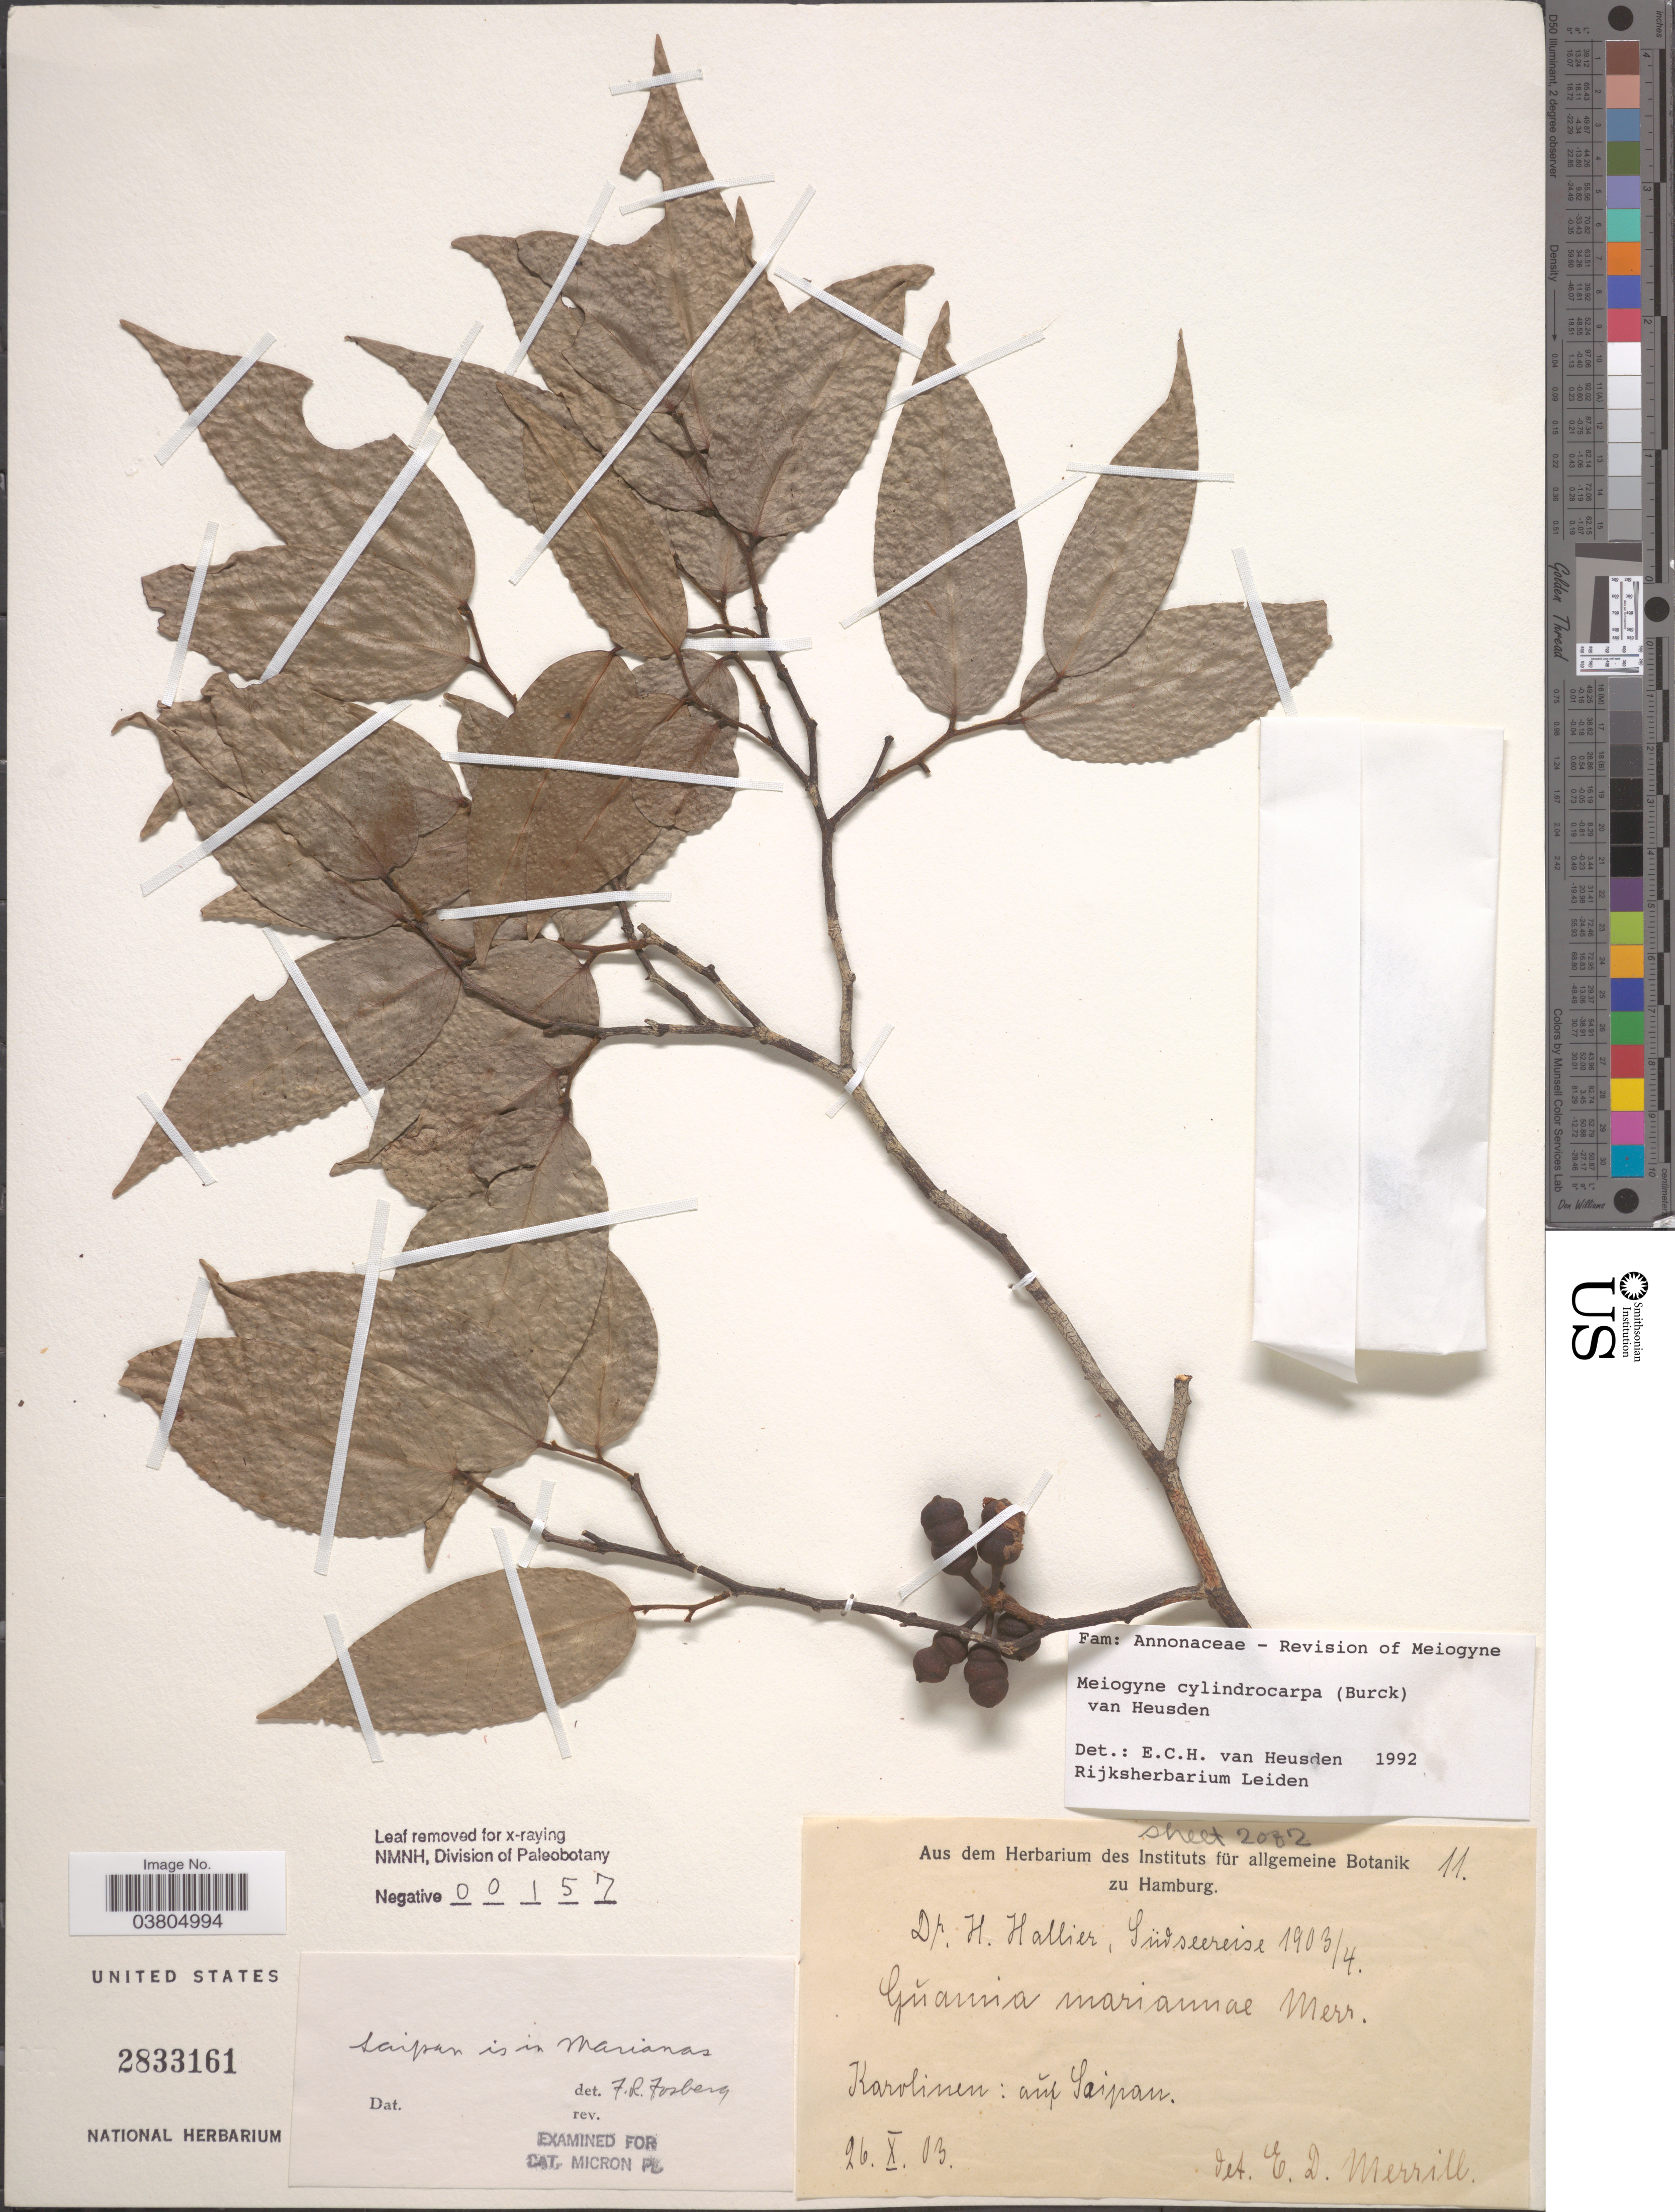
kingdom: Plantae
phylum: Tracheophyta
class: Magnoliopsida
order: Magnoliales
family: Annonaceae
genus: Meiogyne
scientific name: Meiogyne cylindrocarpa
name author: (Burck) Van Huesden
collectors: H. G. Hallier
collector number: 11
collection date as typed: Transcribed d/m/y: 26/10/3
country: Northern Mariana Islands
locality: Karolinen: aŭf Saipan. Sudseereise.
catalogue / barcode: US 2833161